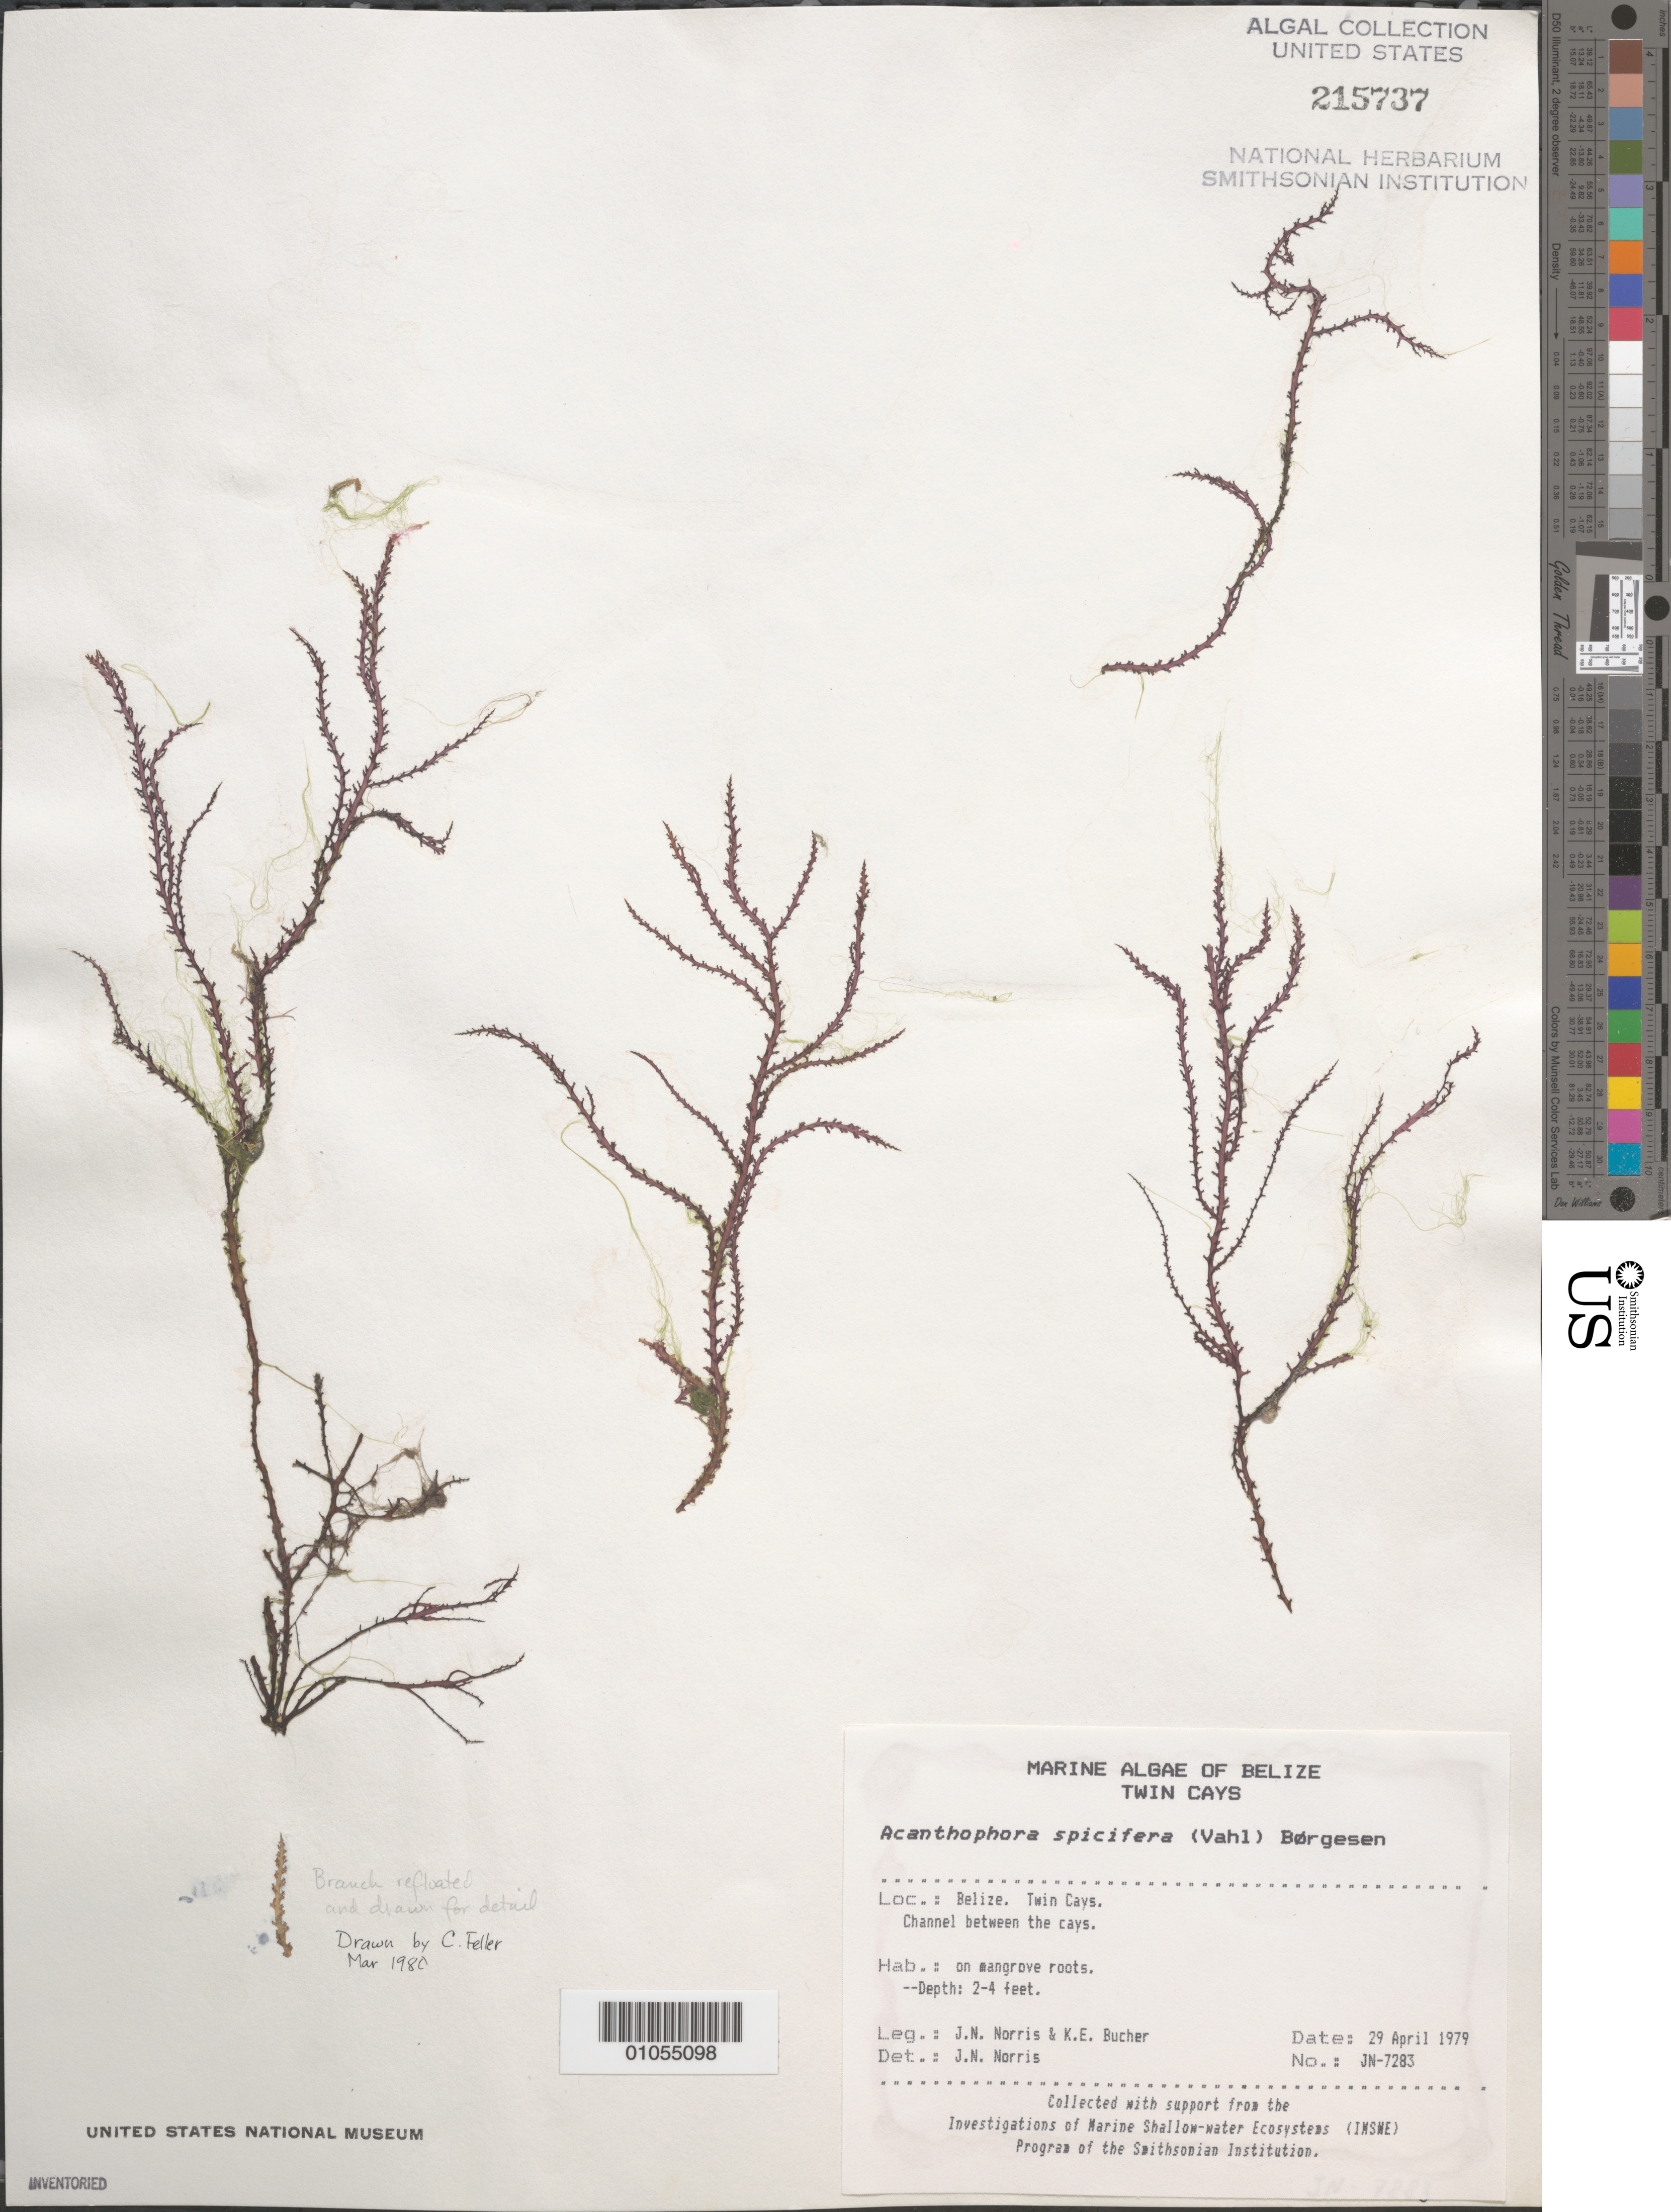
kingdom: Plantae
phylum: Rhodophyta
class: Florideophyceae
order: Ceramiales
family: Rhodomelaceae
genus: Acanthophora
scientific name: Acanthophora spicifera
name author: (Vahl) Børgesen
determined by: Norris, James N.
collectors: J. N. Norris & K. E. Bucher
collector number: JN-7283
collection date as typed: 29 Apr 1979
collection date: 1979-04-29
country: Belize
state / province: Stann Creek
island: Twin Cays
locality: Channel between Twin Cays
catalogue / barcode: US 215737